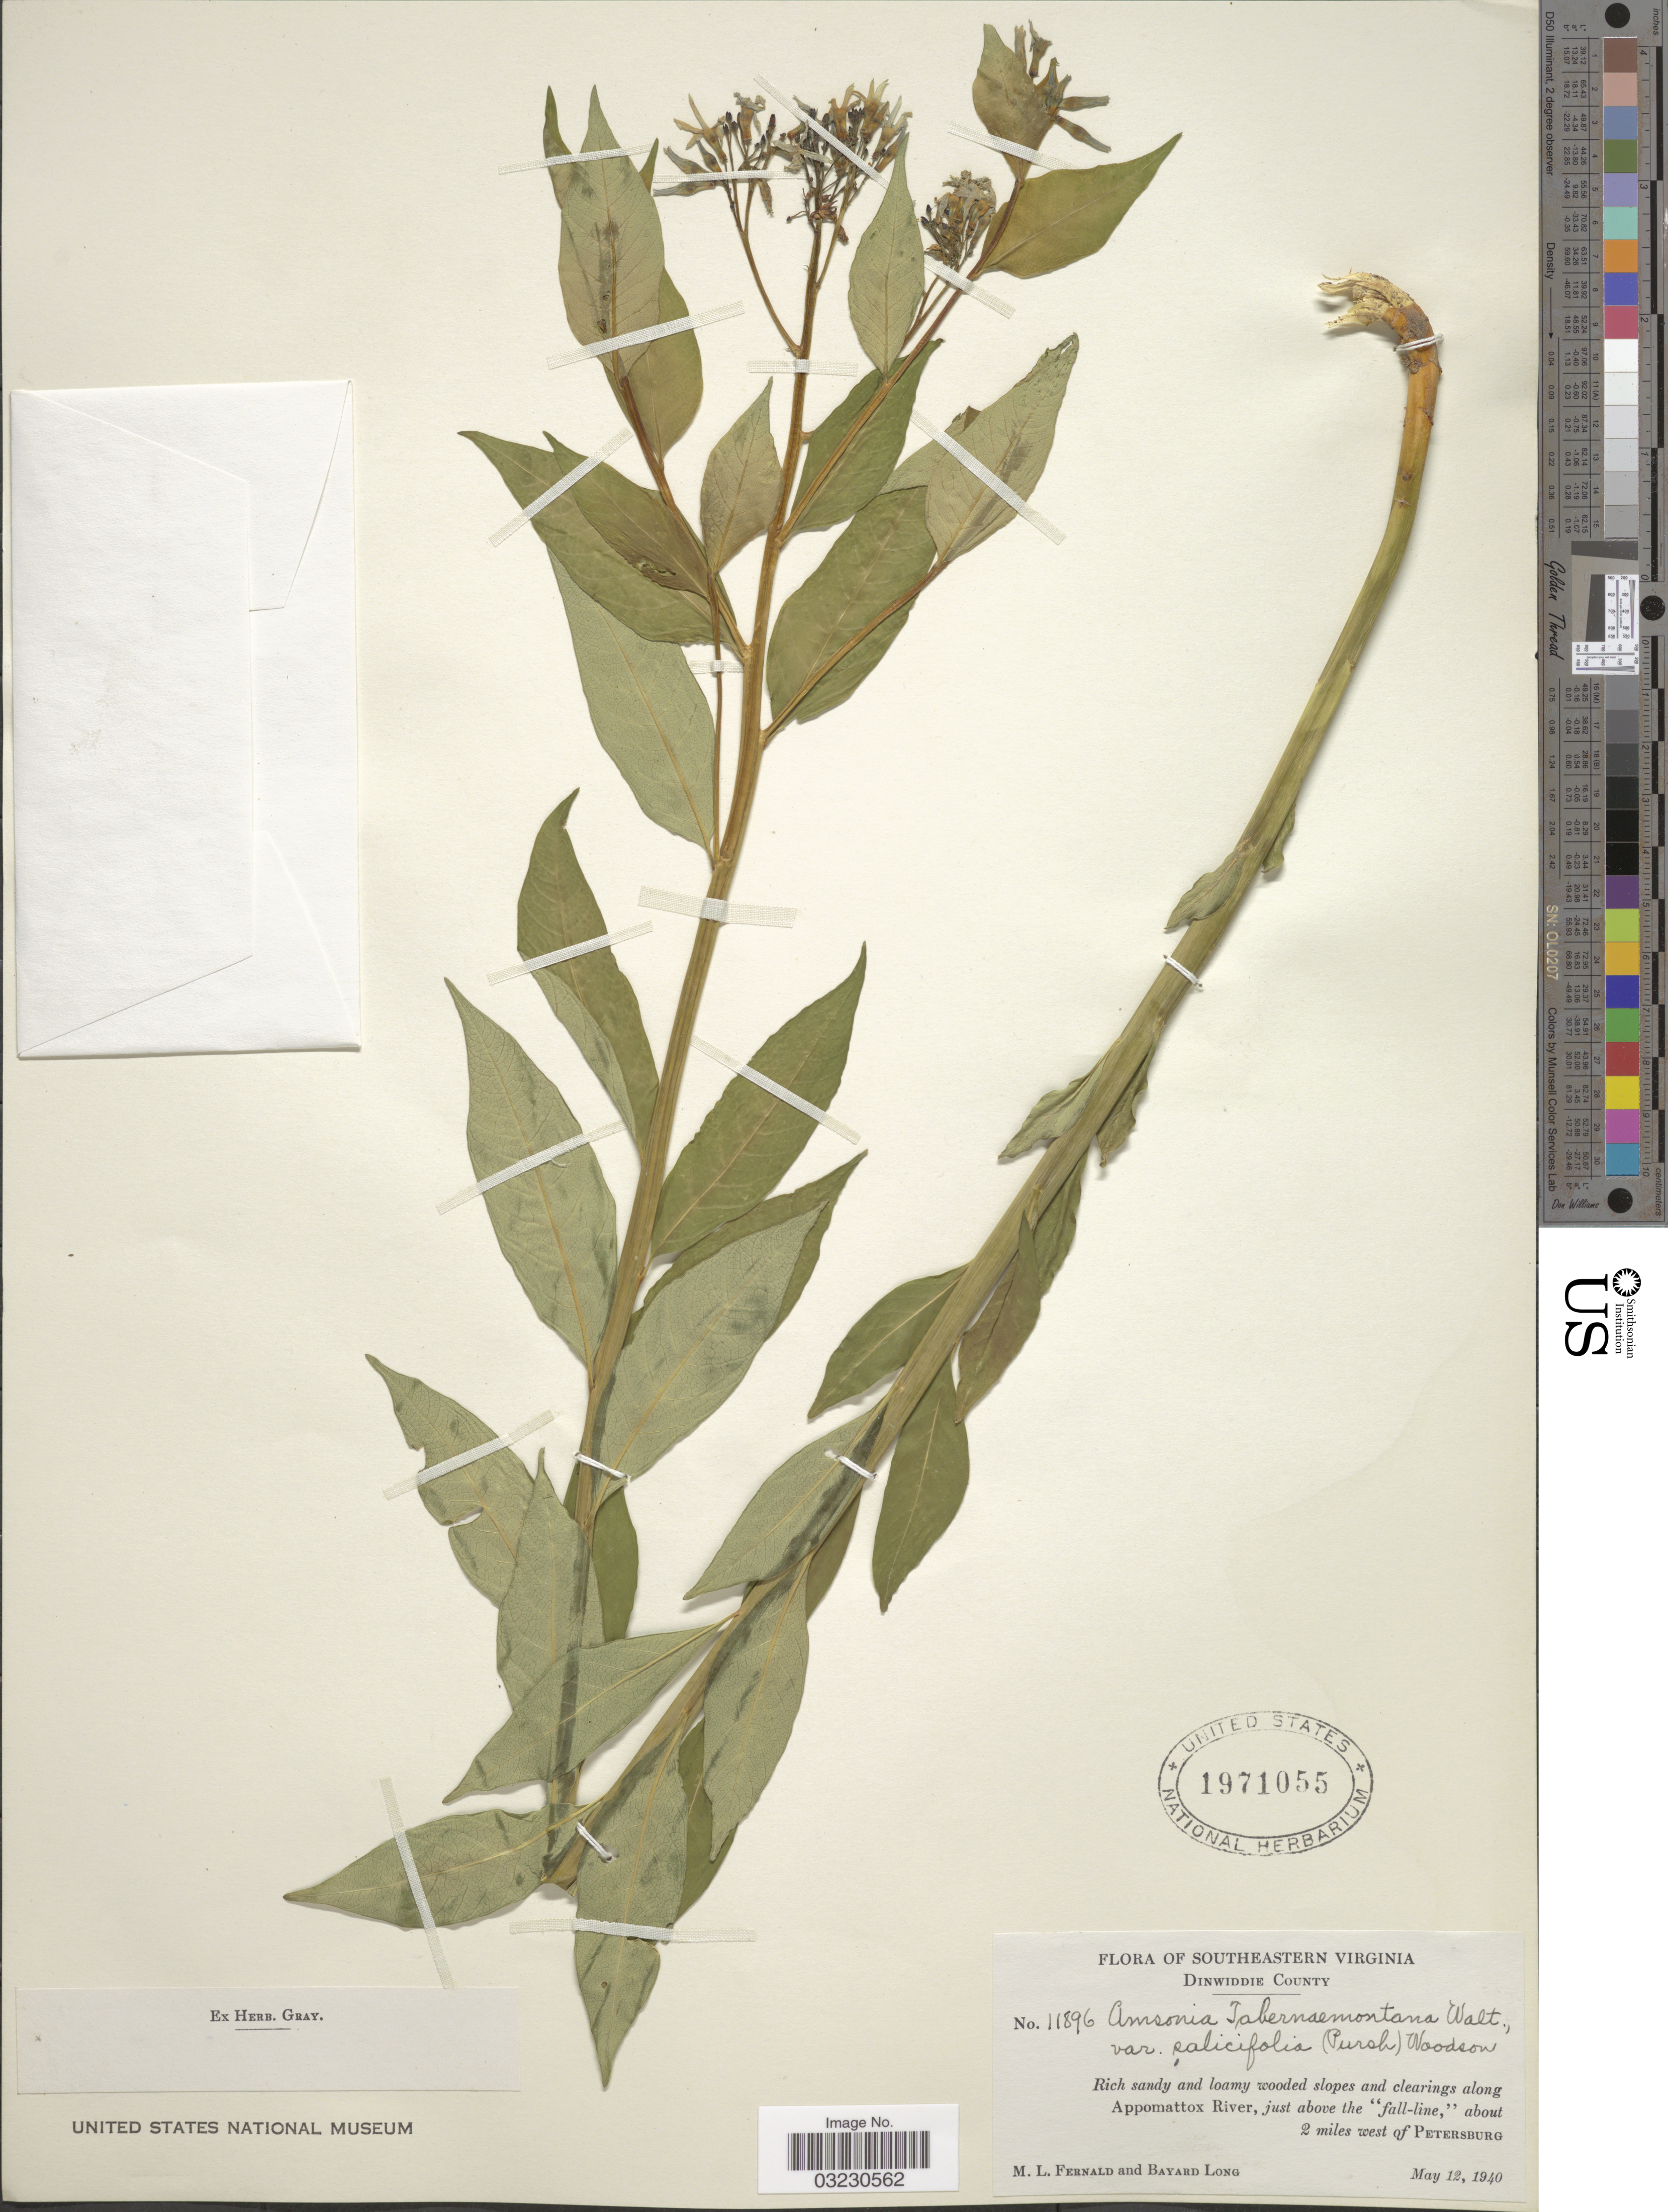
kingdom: Plantae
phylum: Tracheophyta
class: Magnoliopsida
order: Gentianales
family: Apocynaceae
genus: Amsonia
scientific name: Amsonia tabernaemontana var. salicifolia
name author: (Pursh) Woodson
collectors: M. L. Fernald & B. Long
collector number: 11896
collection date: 1940-05-12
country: United States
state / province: Virginia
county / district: Dinwiddie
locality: Southeastern Virginia, Dinwiddie County, Rich sandy and loamy wooded slopes and clearings along Appomattox River, just above the "fall-line," about 2 miles west of Petersburg.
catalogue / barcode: US 1971055